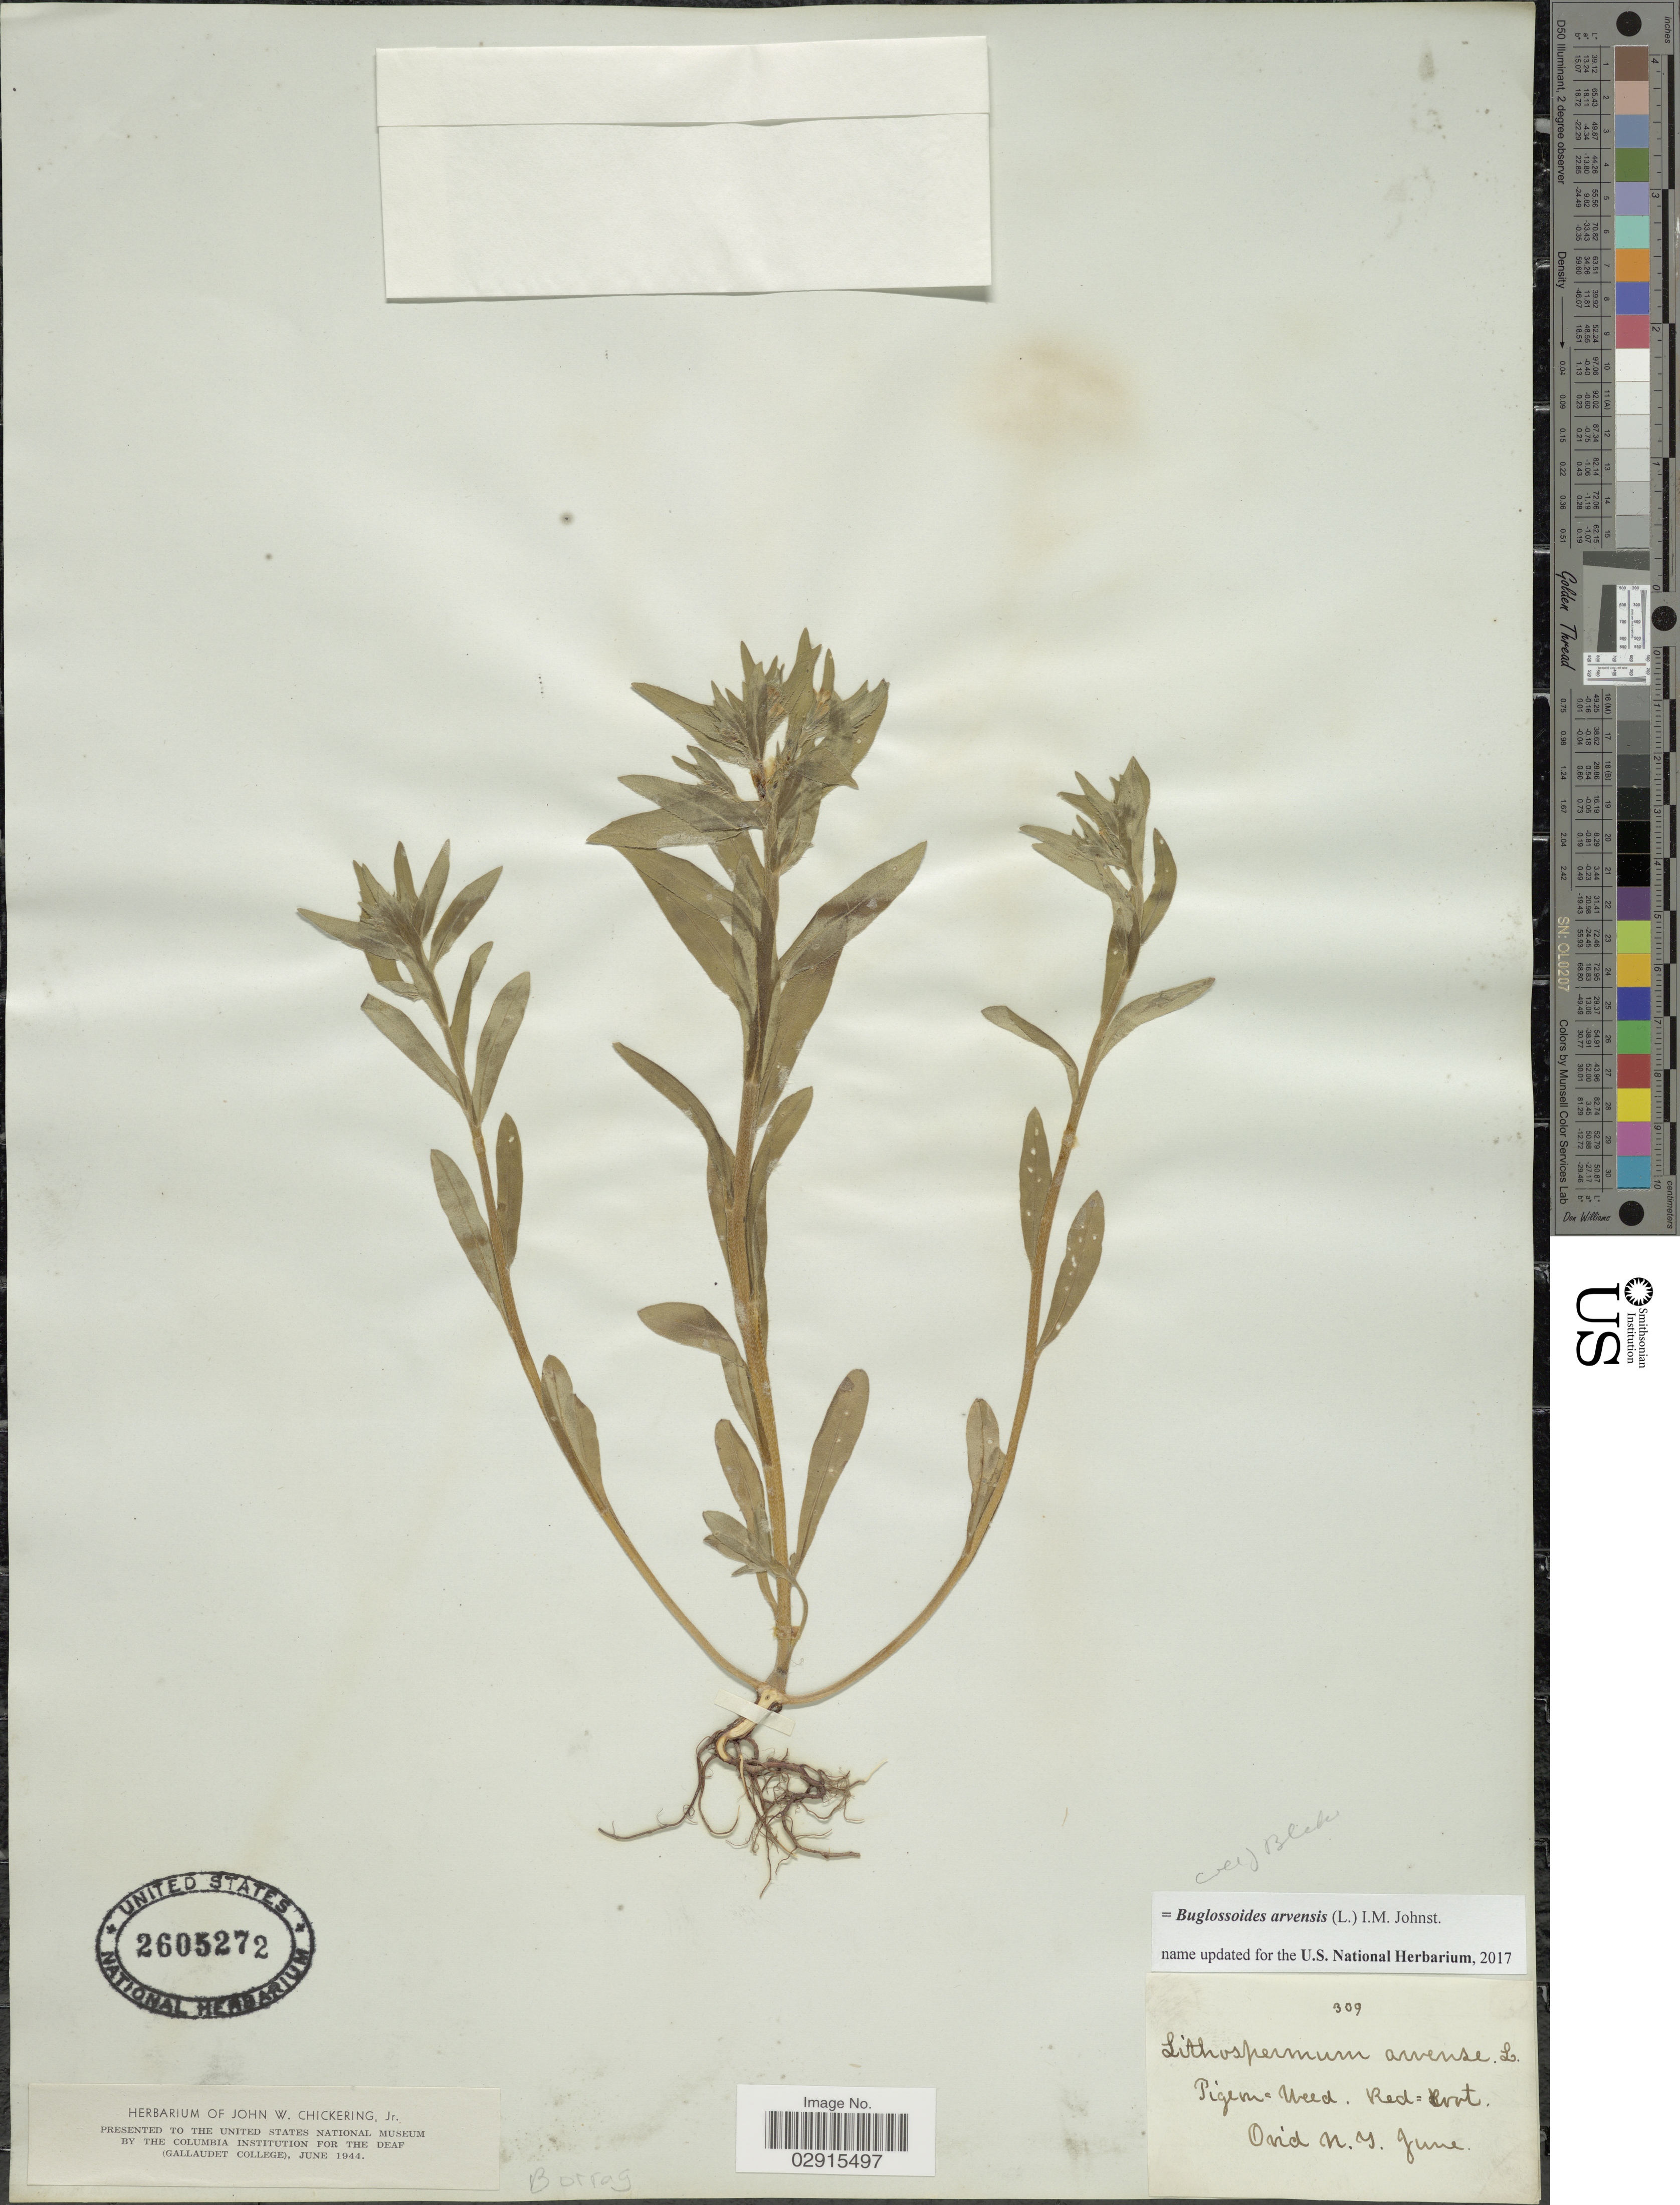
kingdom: Plantae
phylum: Tracheophyta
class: Magnoliopsida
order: Boraginales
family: Boraginaceae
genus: Buglossoides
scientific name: Buglossoides arvensis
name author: (L.) I.M. Johnst.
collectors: Ex herb. John W. Chickering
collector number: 309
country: United States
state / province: New York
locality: Ovid.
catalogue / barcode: US 2605272